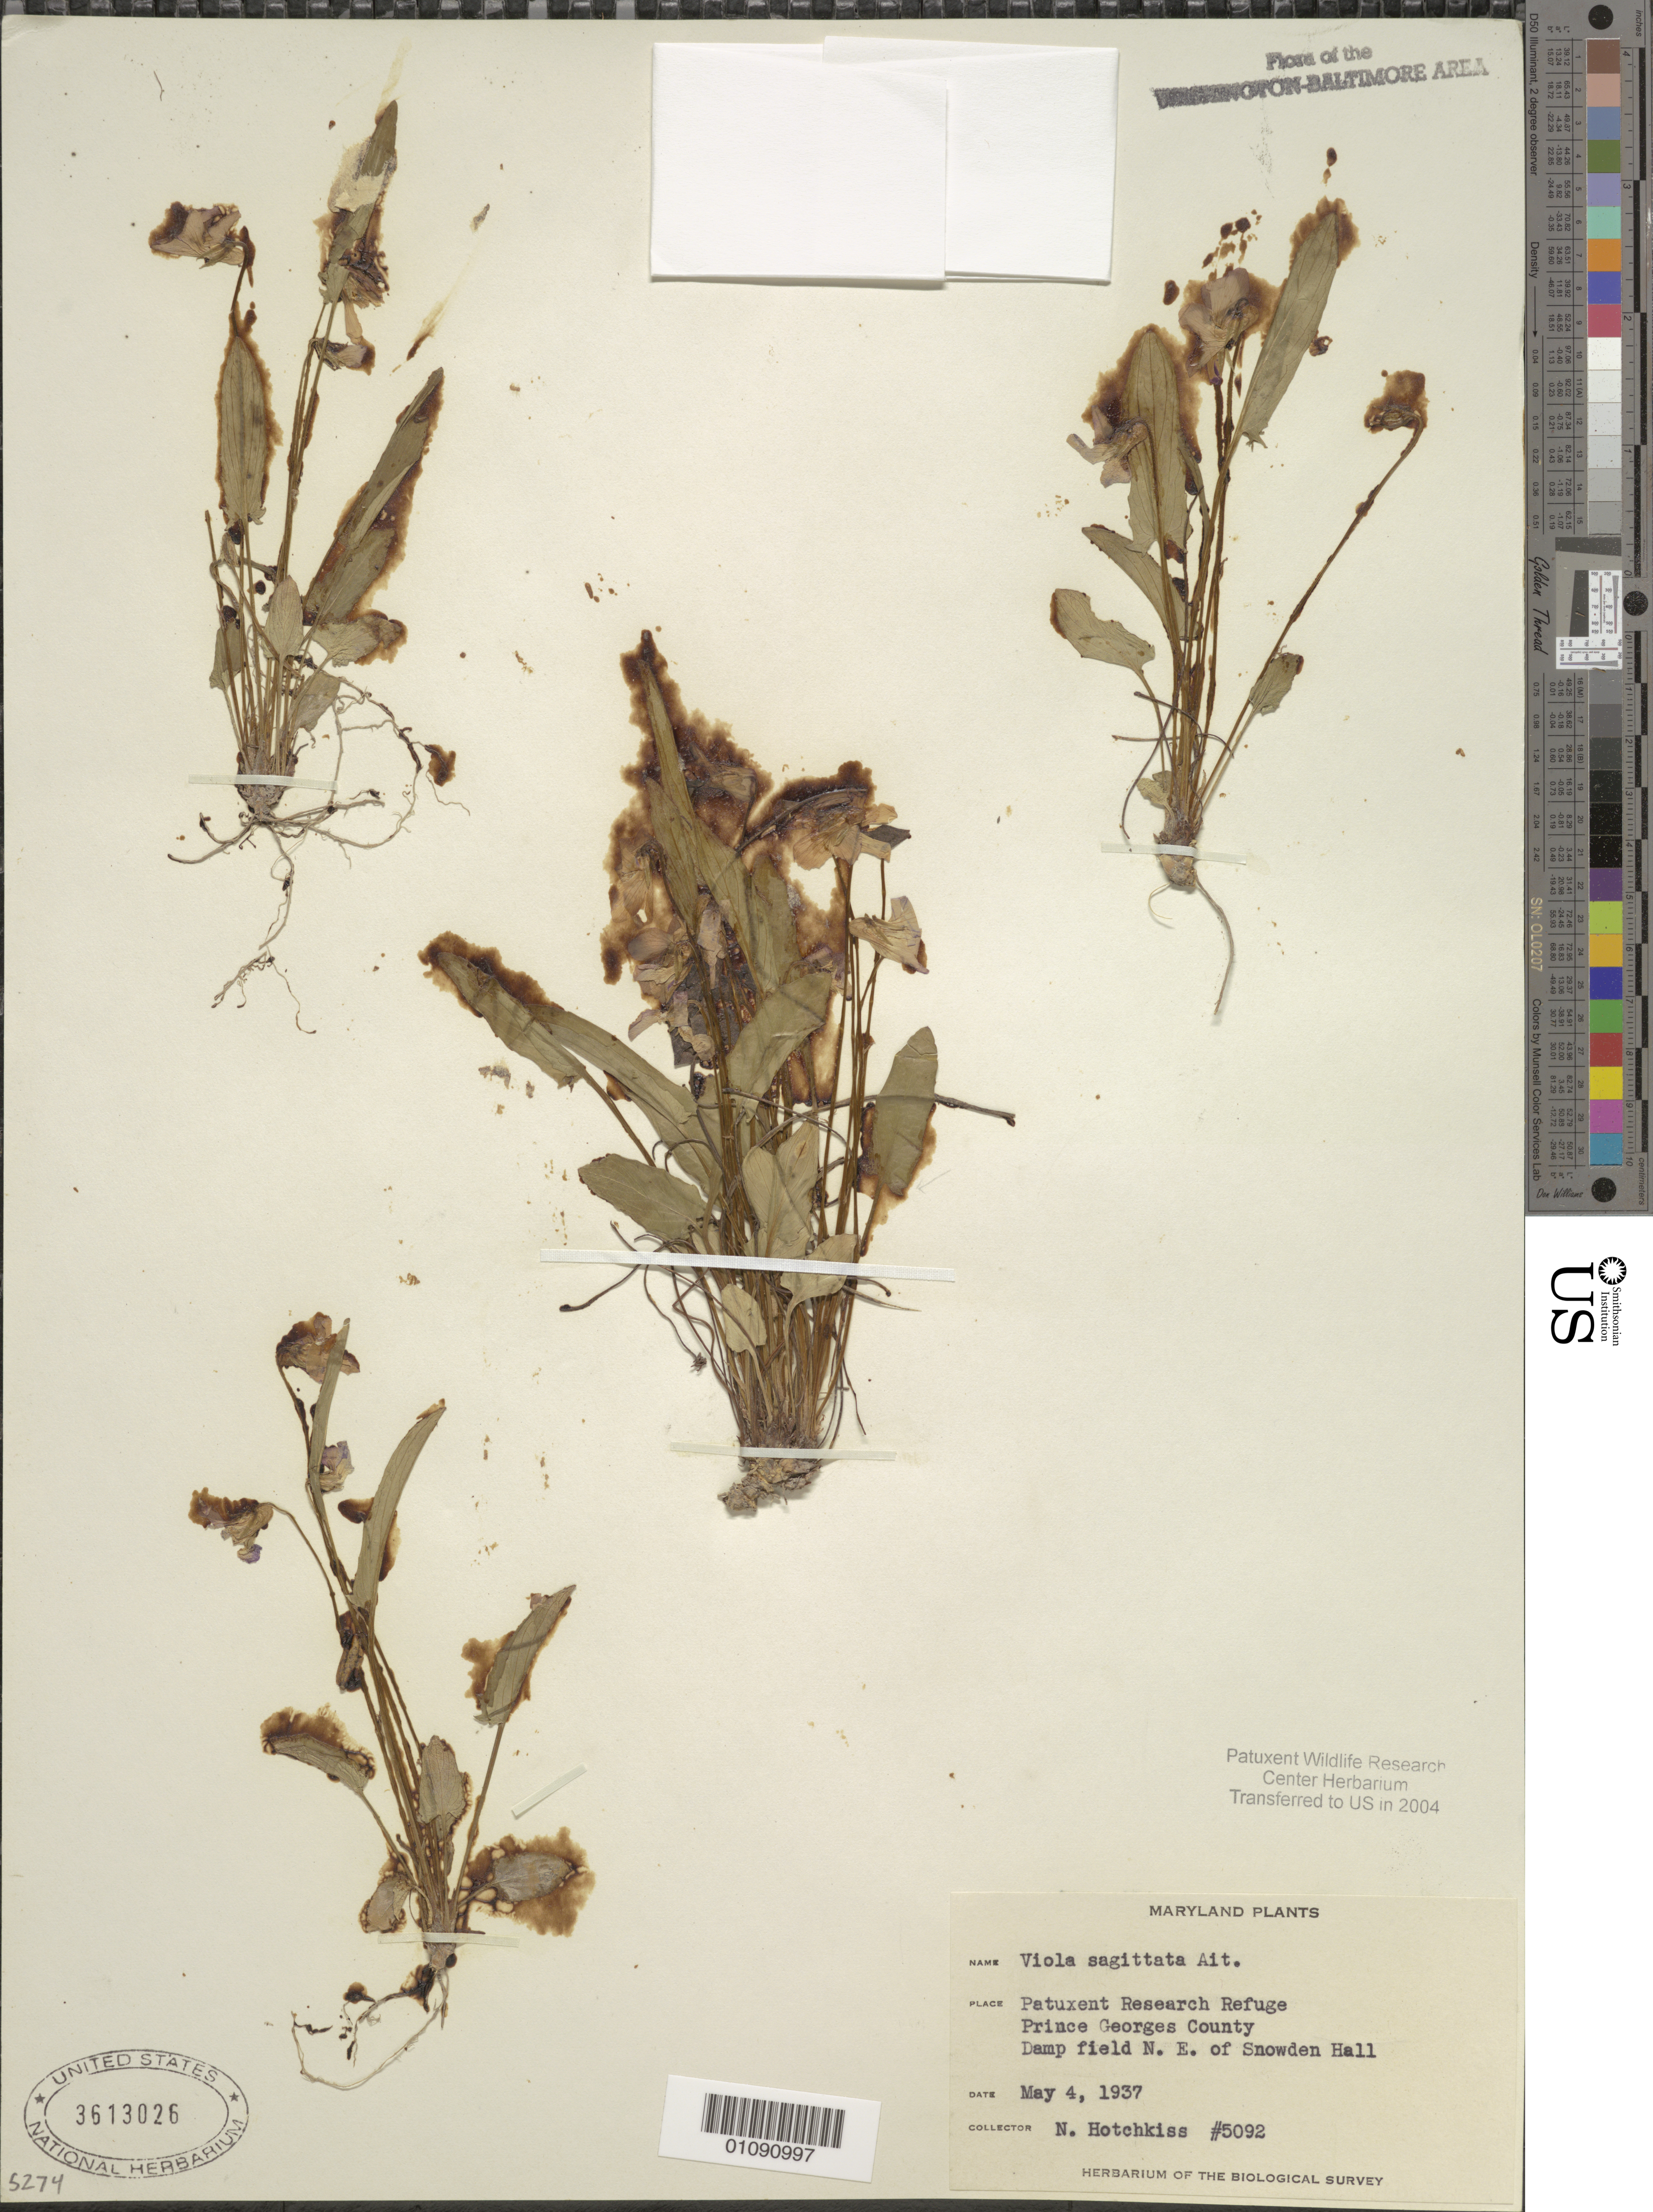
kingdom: Plantae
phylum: Tracheophyta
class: Magnoliopsida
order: Malpighiales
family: Violaceae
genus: Viola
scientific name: Viola sagittata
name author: Aiton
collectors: N. Hotchkiss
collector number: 5092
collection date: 1937-05-04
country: United States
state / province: Maryland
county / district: Prince George's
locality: Patuxent Wildlife Refuge. N.E. of Snowden Hall.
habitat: Damp field.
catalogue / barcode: US 3613026